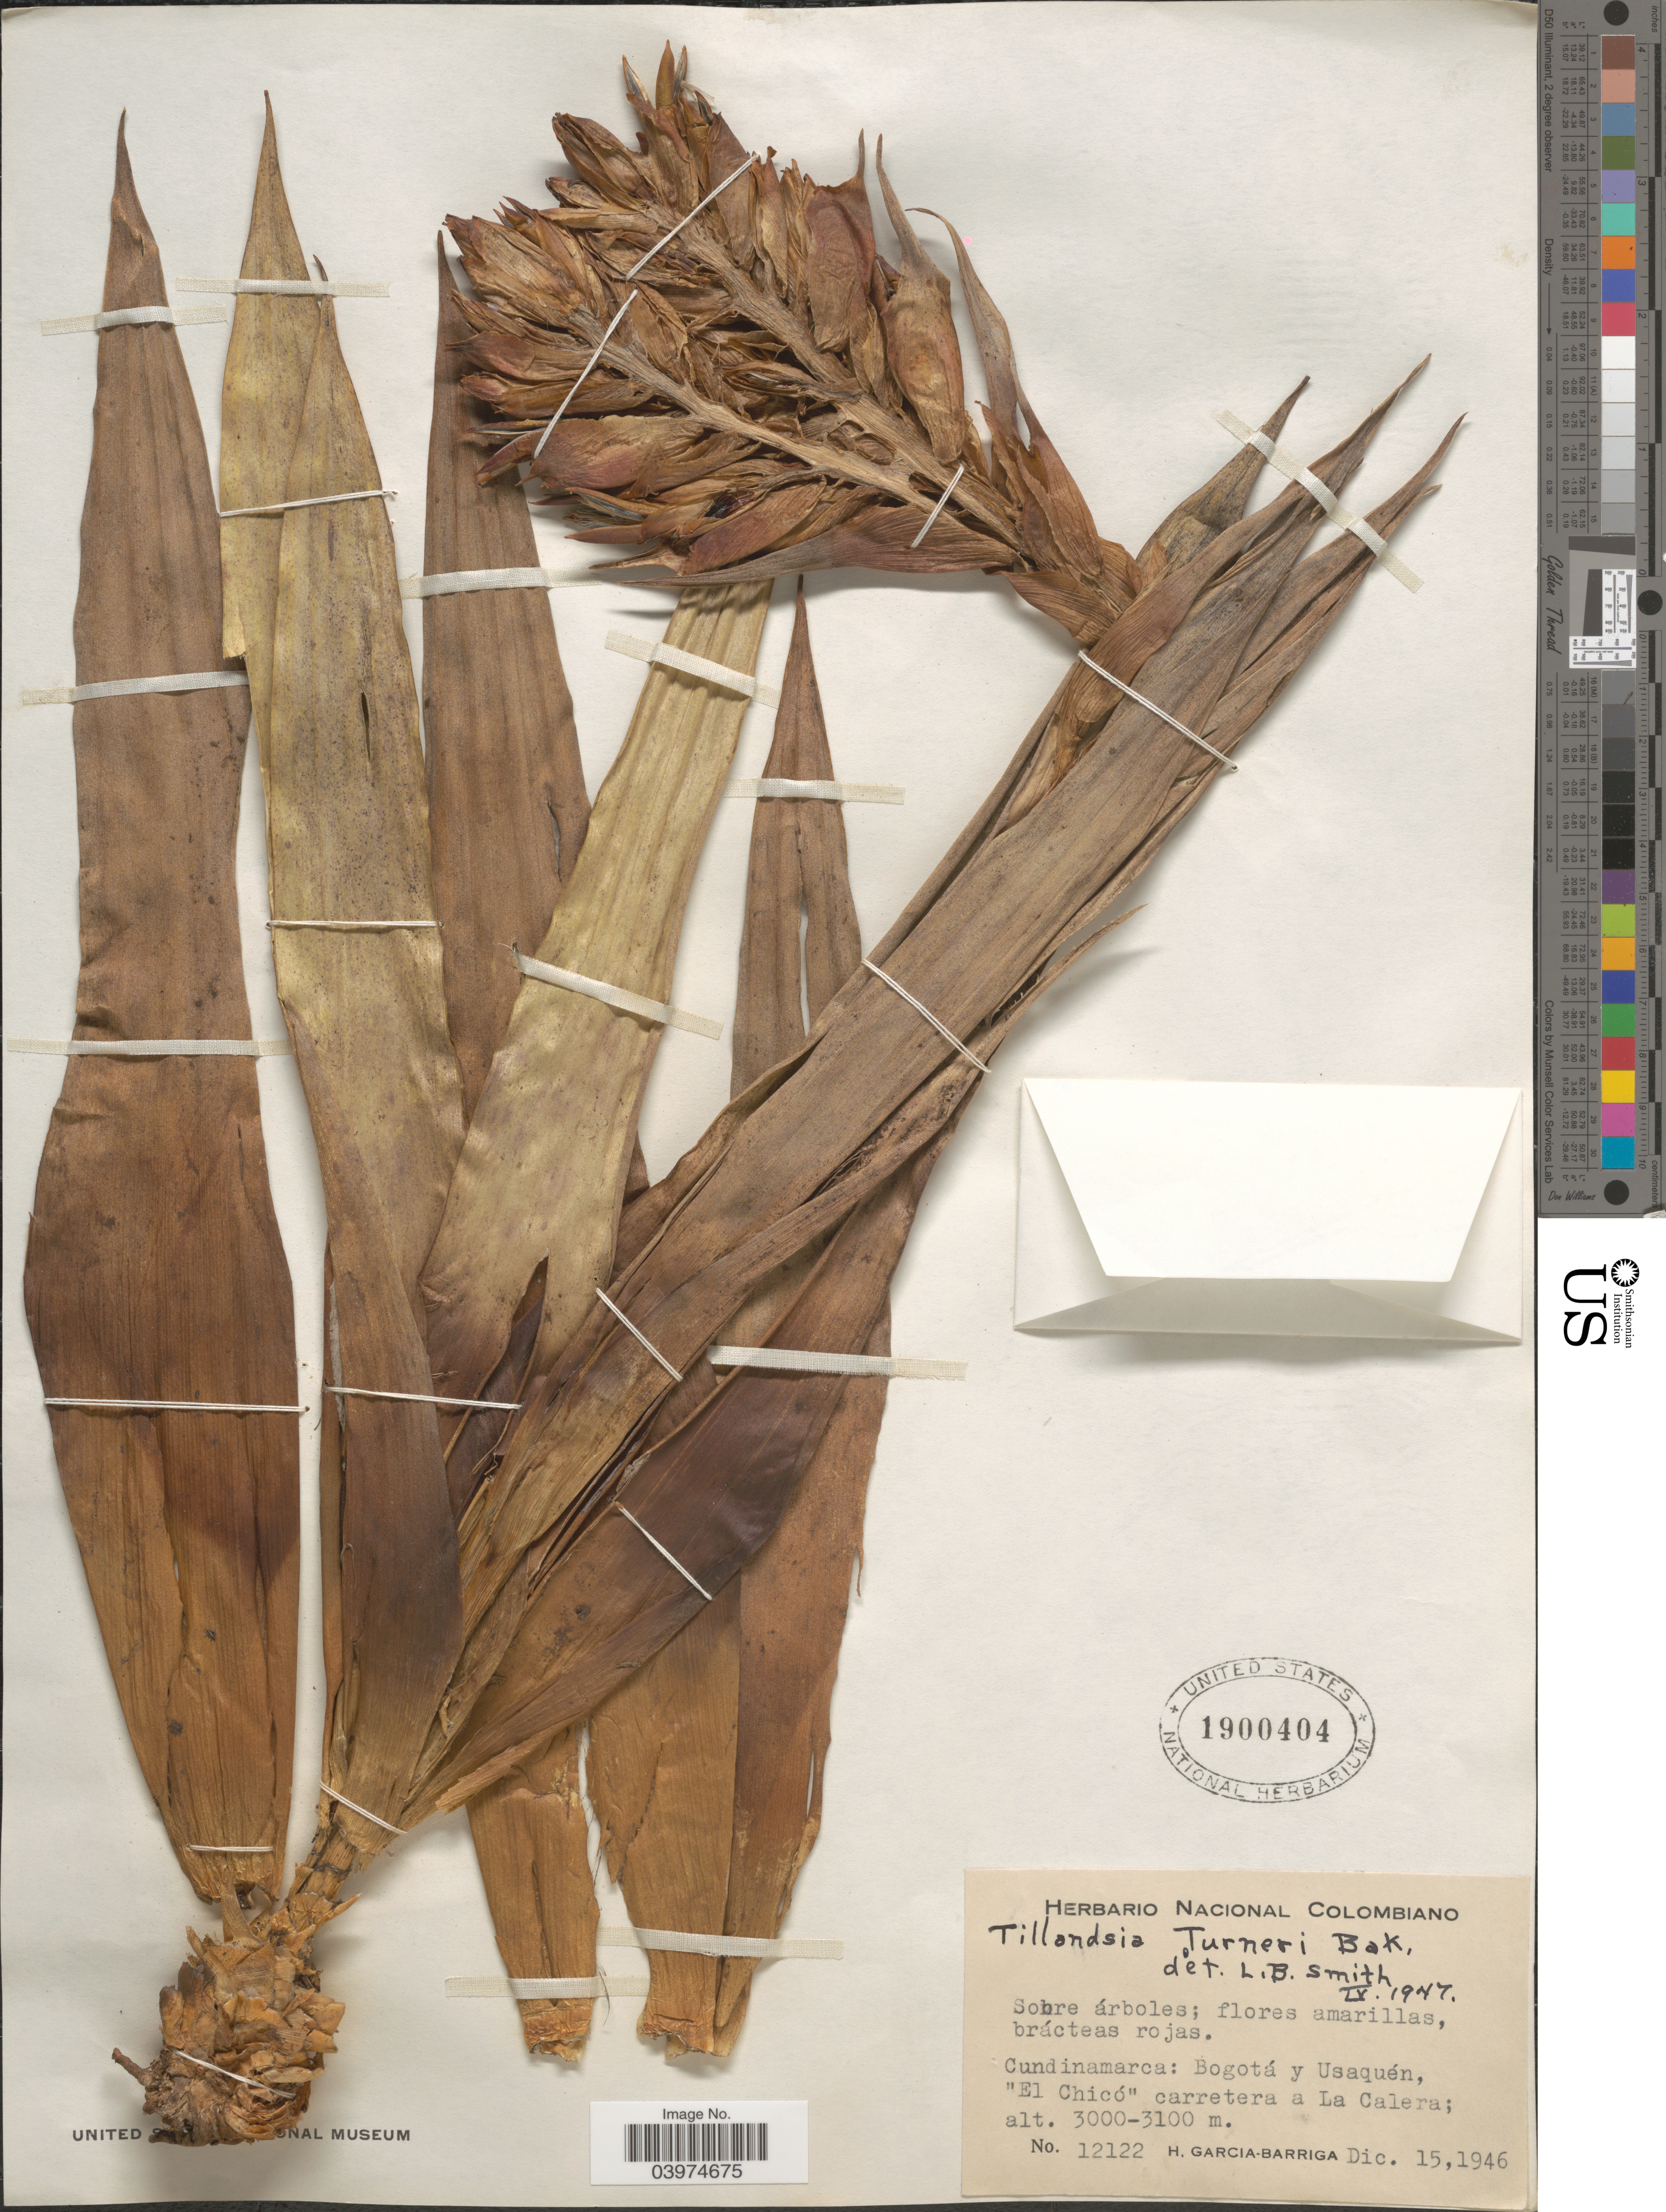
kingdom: Plantae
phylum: Tracheophyta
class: Liliopsida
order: Poales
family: Bromeliaceae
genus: Tillandsia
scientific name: Tillandsia turneri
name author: Baker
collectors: H. García Barriga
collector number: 12122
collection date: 1946-12-15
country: Colombia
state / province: Cundinamarca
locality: Cundinamarca: Bogotá y Usaquén, "El Chico" carretera a La Calera.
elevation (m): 3000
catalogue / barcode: US 1900404